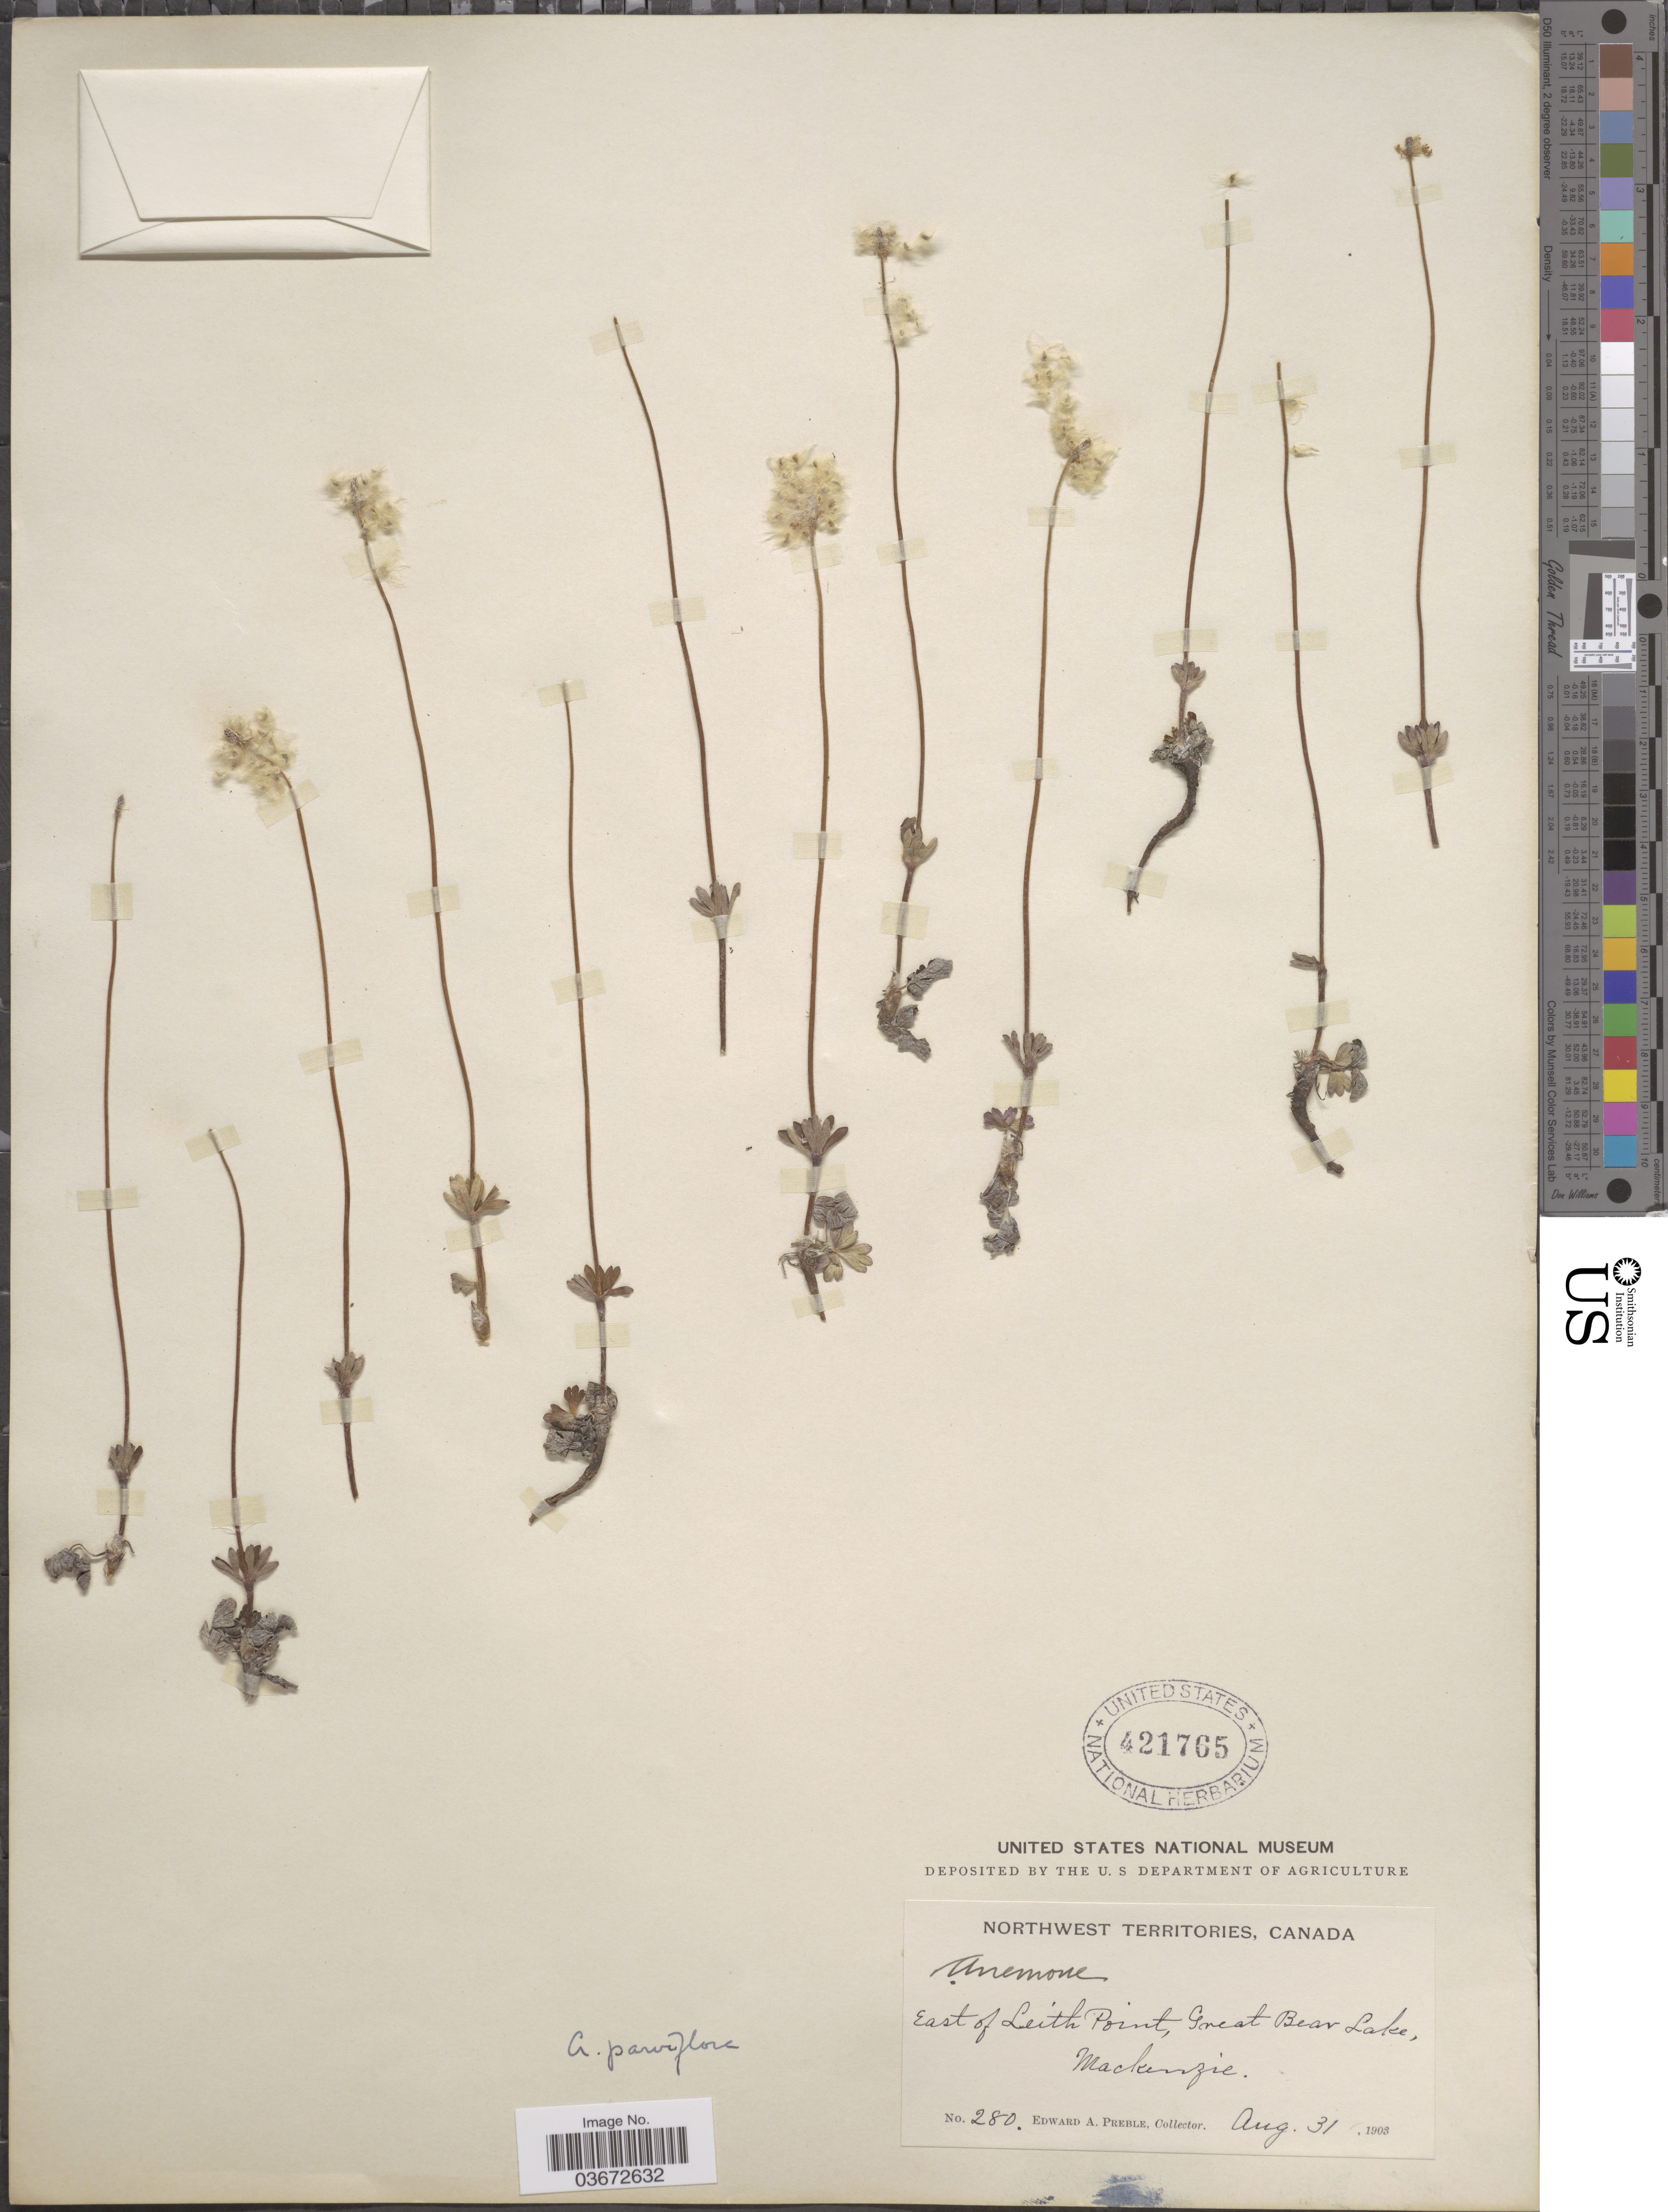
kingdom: Plantae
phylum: Tracheophyta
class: Magnoliopsida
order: Ranunculales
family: Ranunculaceae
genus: Anemone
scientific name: Anemone parviflora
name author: Michx.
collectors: E. Preble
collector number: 280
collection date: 1903-08-31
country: Canada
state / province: Northwest Territories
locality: East of Leith Point, Great Bear Lake, Mackenzie.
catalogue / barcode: US 421765